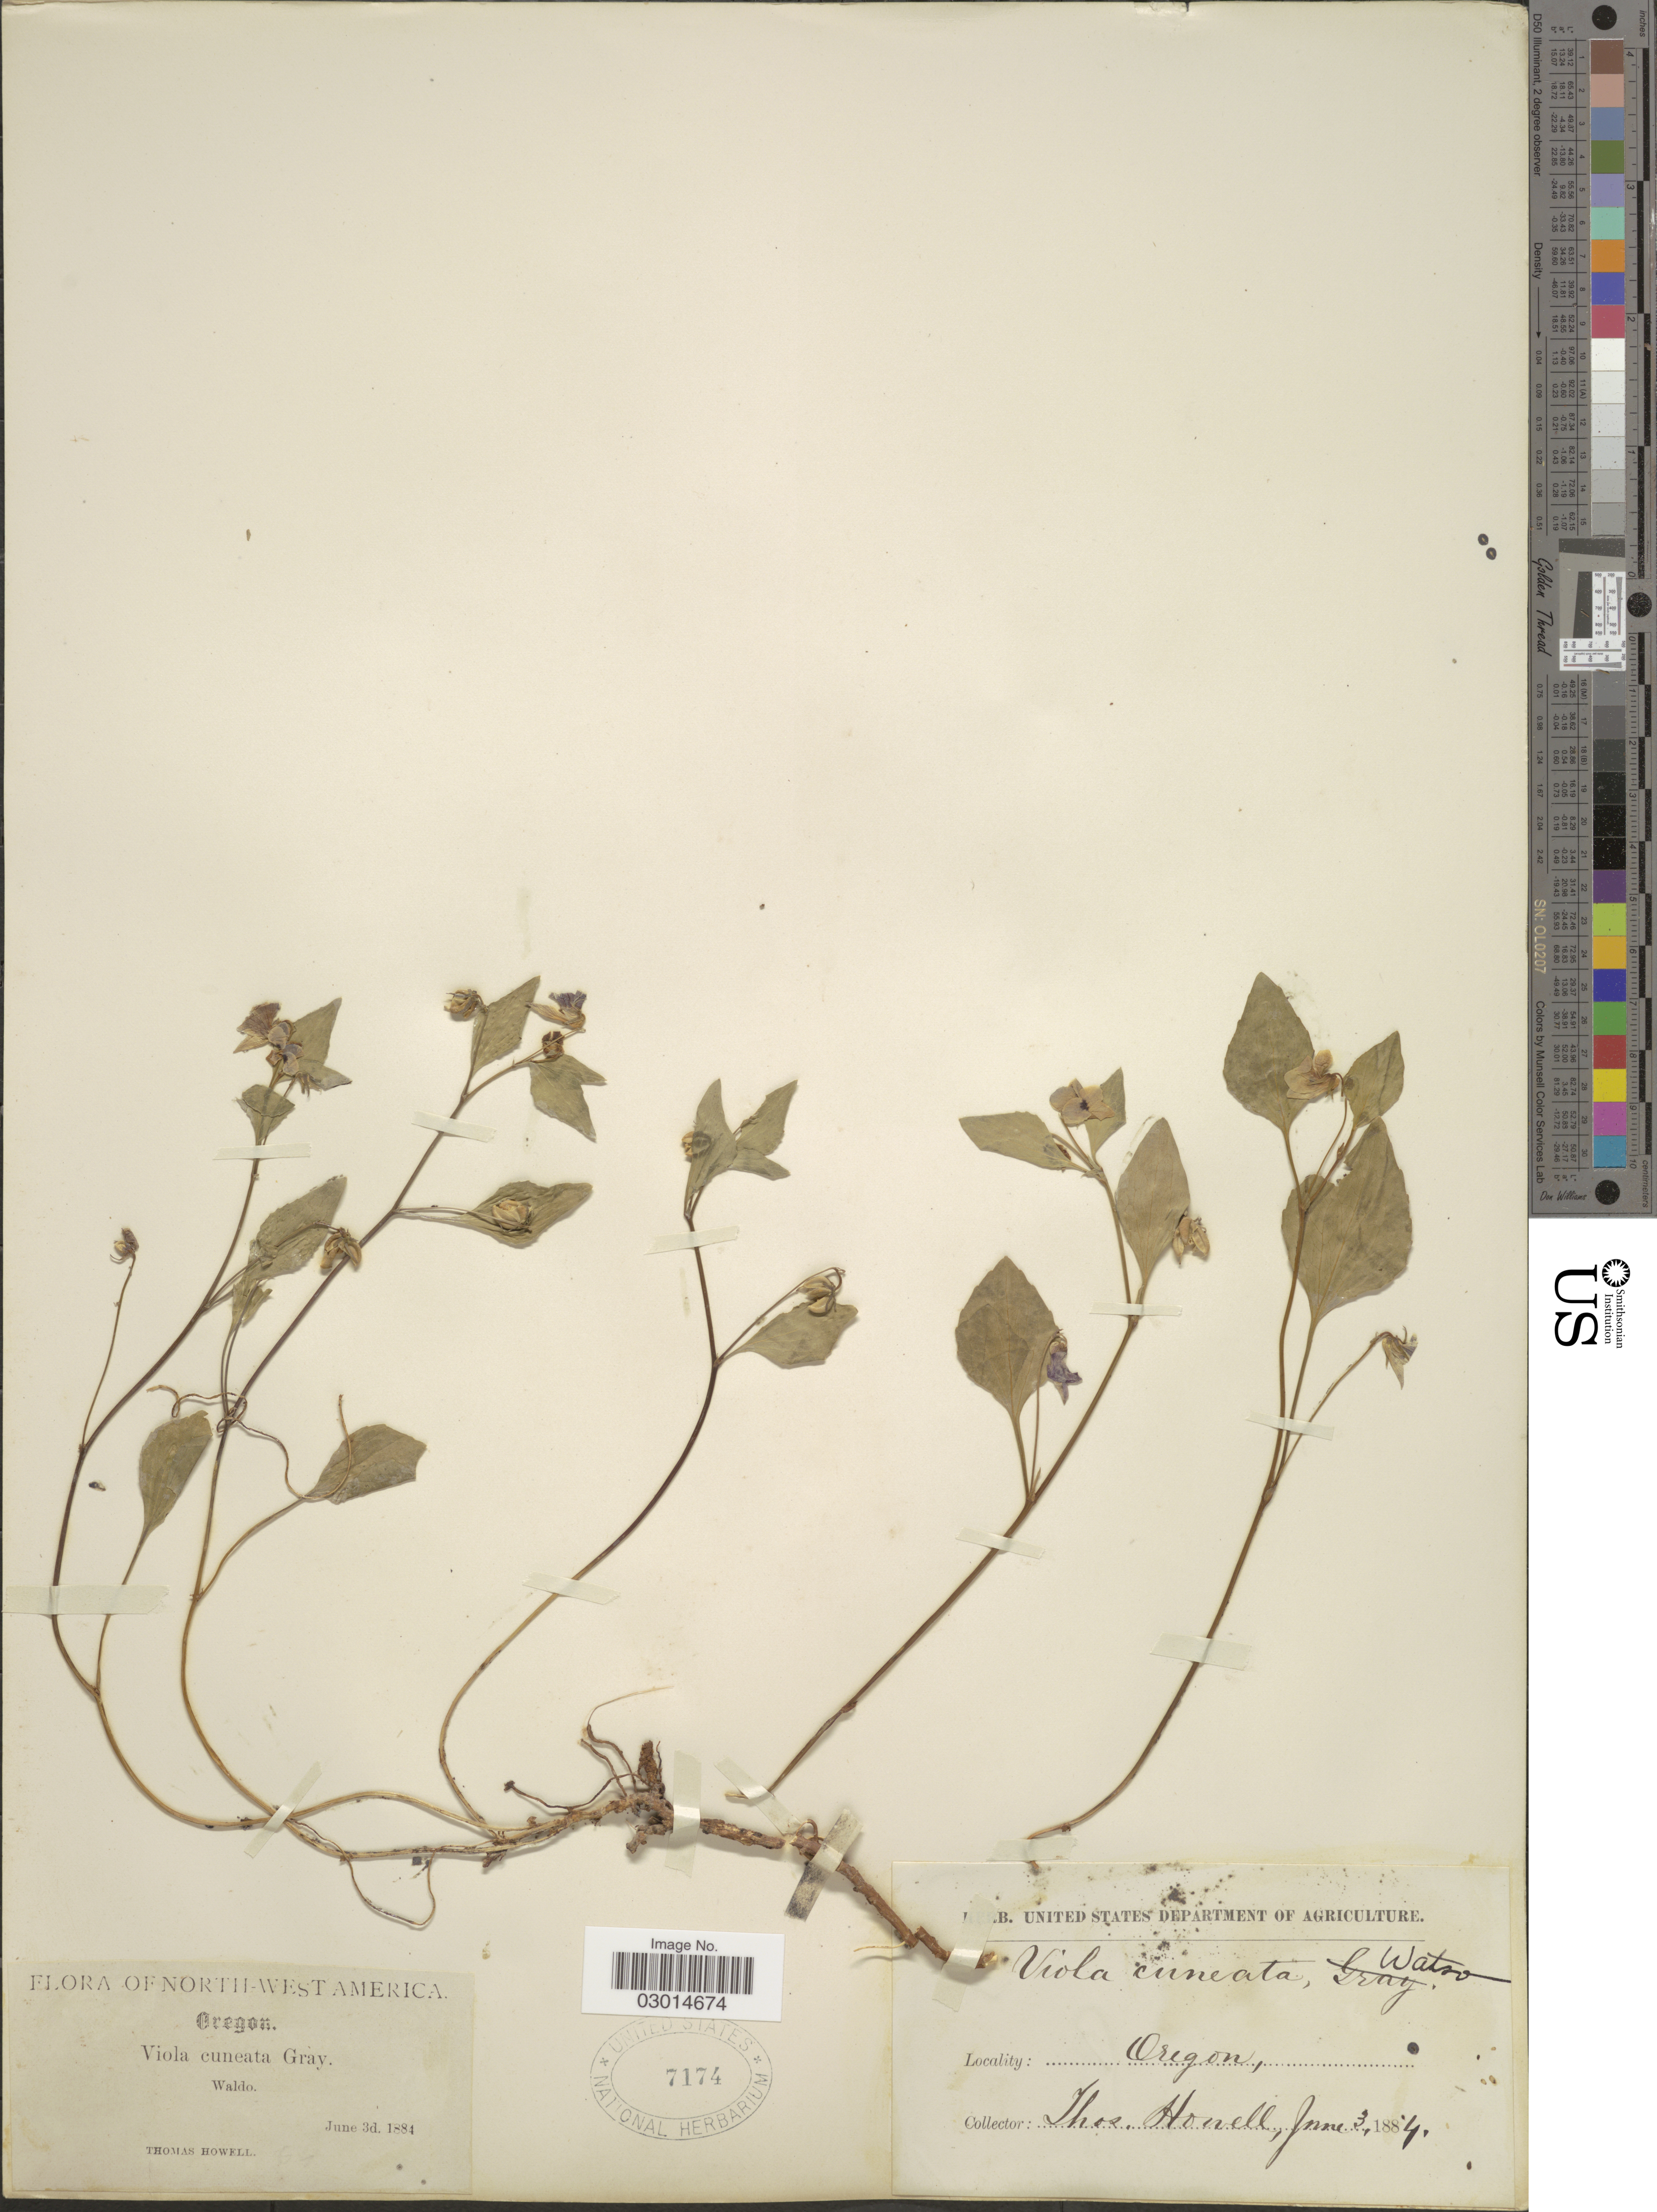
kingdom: Plantae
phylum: Tracheophyta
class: Magnoliopsida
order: Malpighiales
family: Violaceae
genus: Viola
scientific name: Viola cuneata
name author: S. Watson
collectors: T. Howell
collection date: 1884-06-03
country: United States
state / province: Oregon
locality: North-West America. Waldo.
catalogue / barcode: US 7174